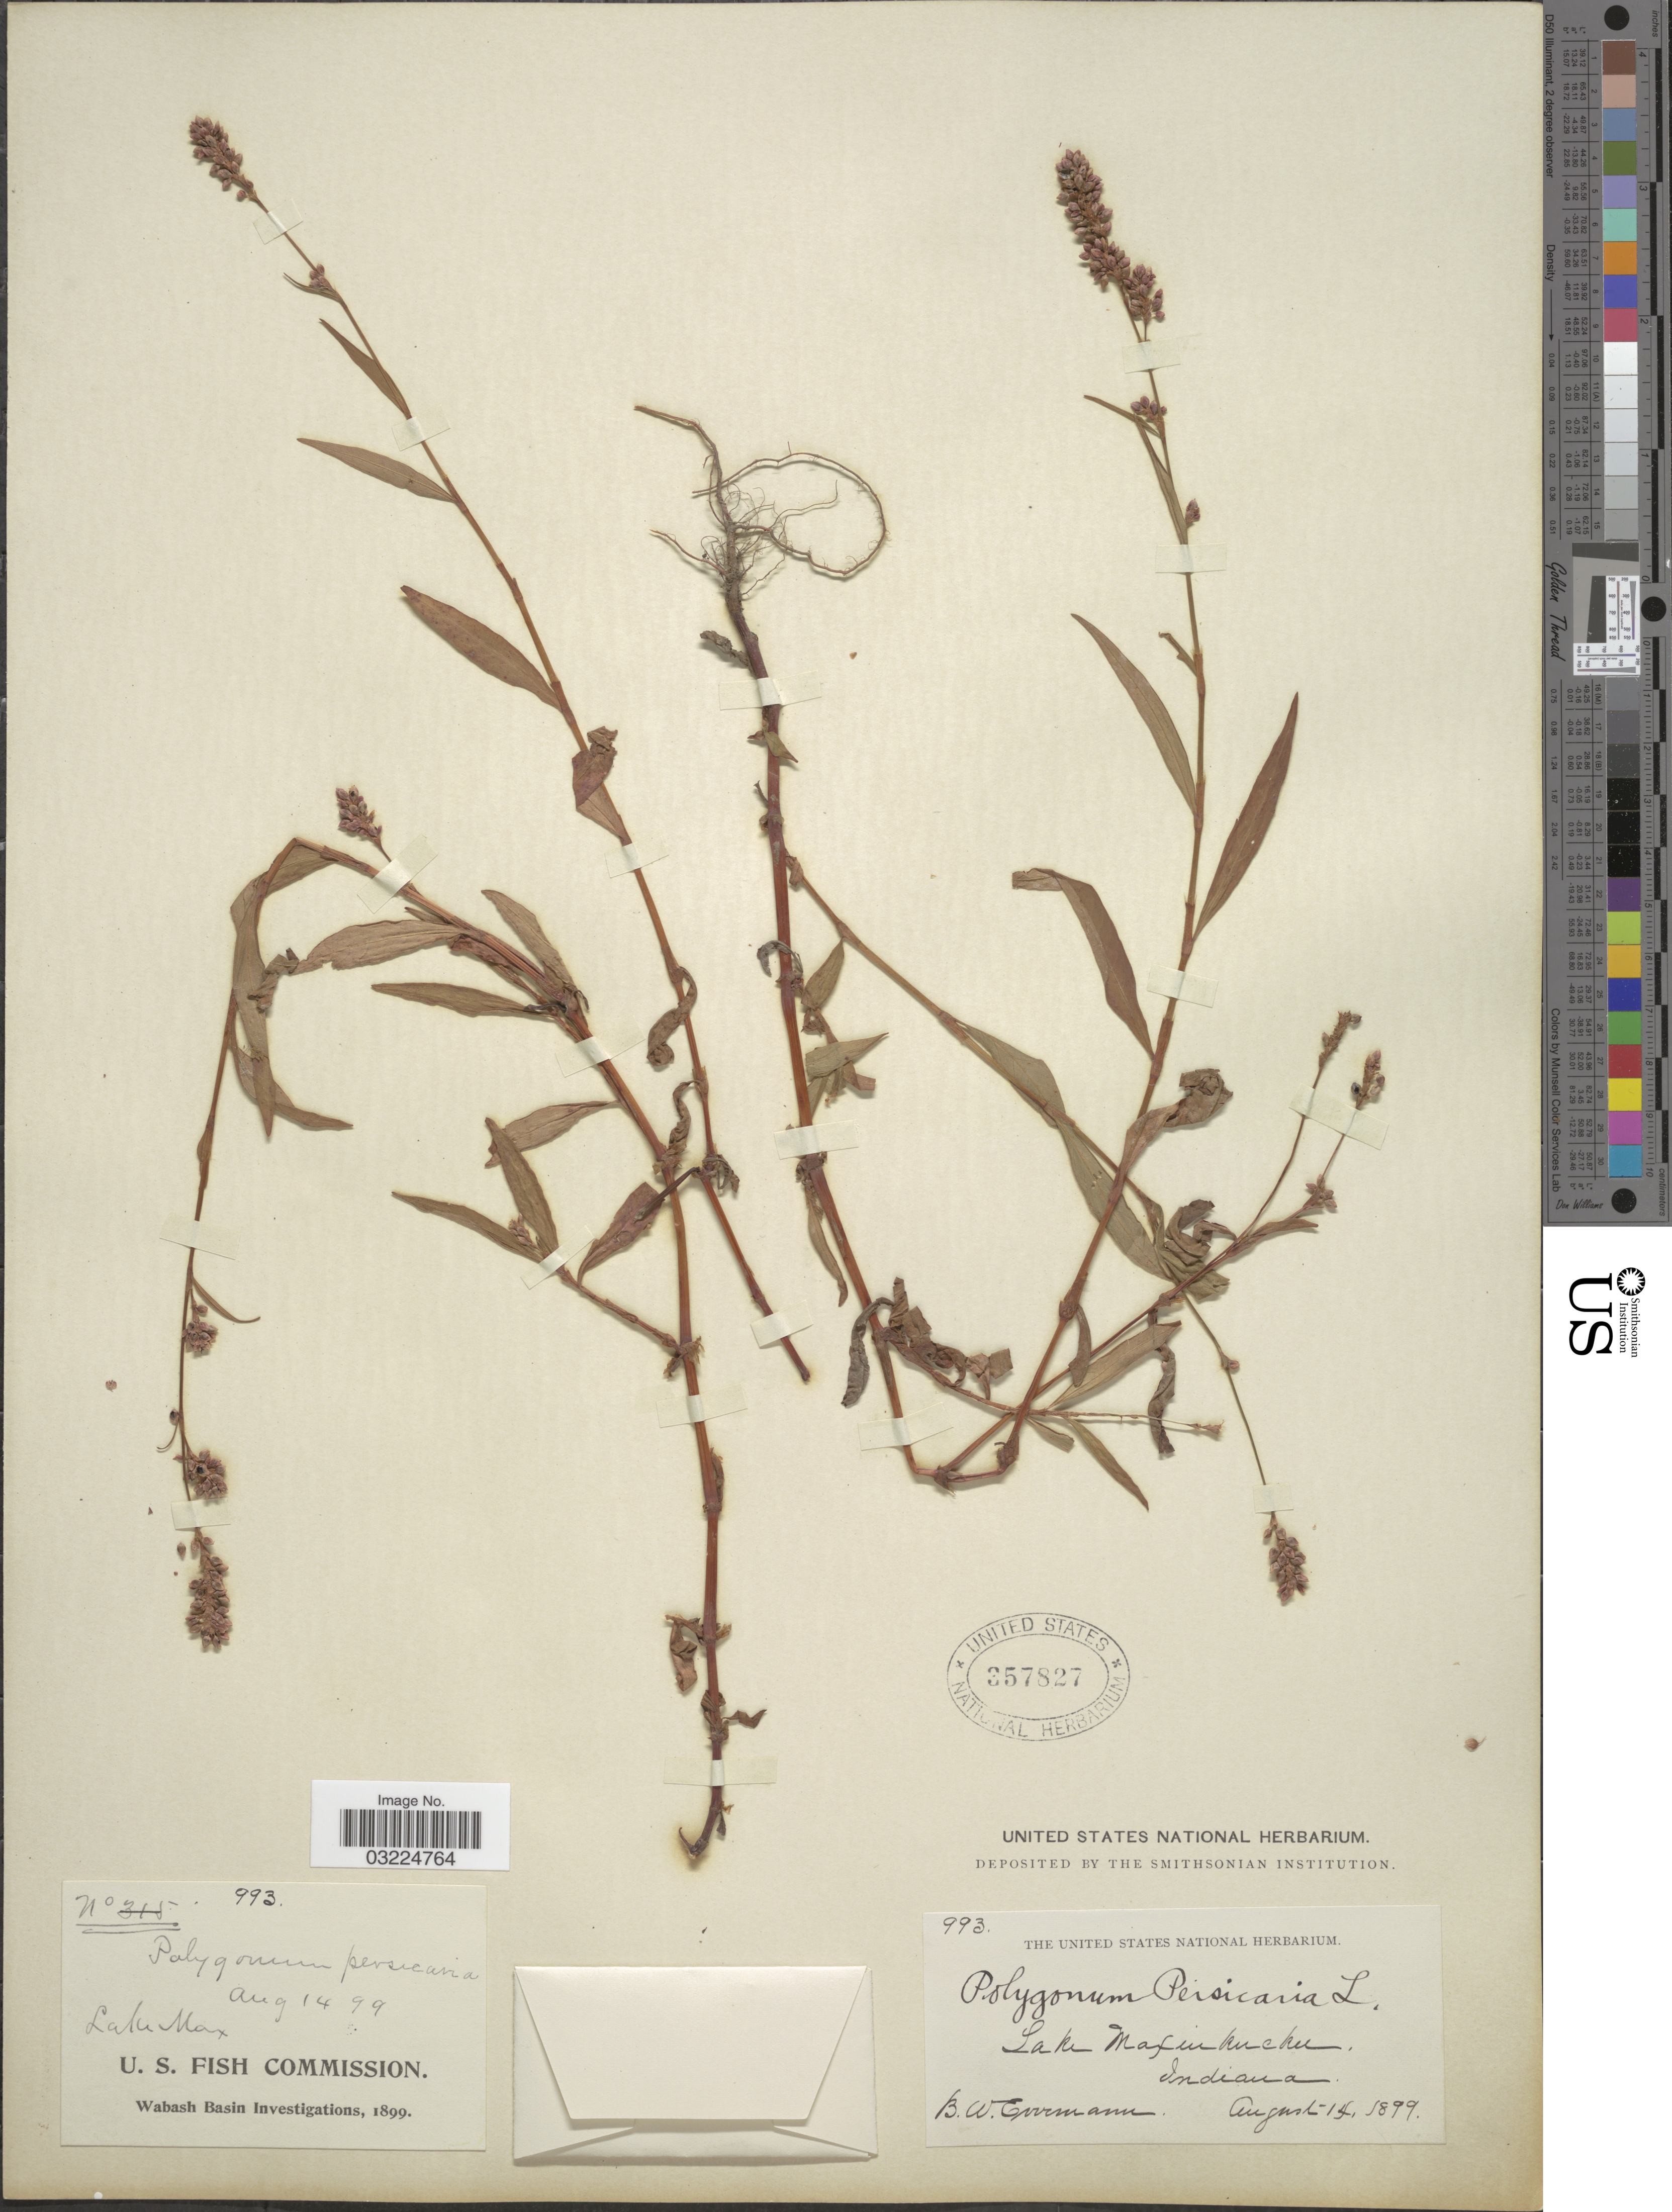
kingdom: Plantae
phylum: Tracheophyta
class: Magnoliopsida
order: Caryophyllales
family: Polygonaceae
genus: Persicaria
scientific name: Persicaria maculosa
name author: S.F. Gray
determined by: Atha, D. E.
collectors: B. W. Evermann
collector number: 993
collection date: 1899-08-14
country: United States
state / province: Indiana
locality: Lake Maxinkuckee.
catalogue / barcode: US 357827